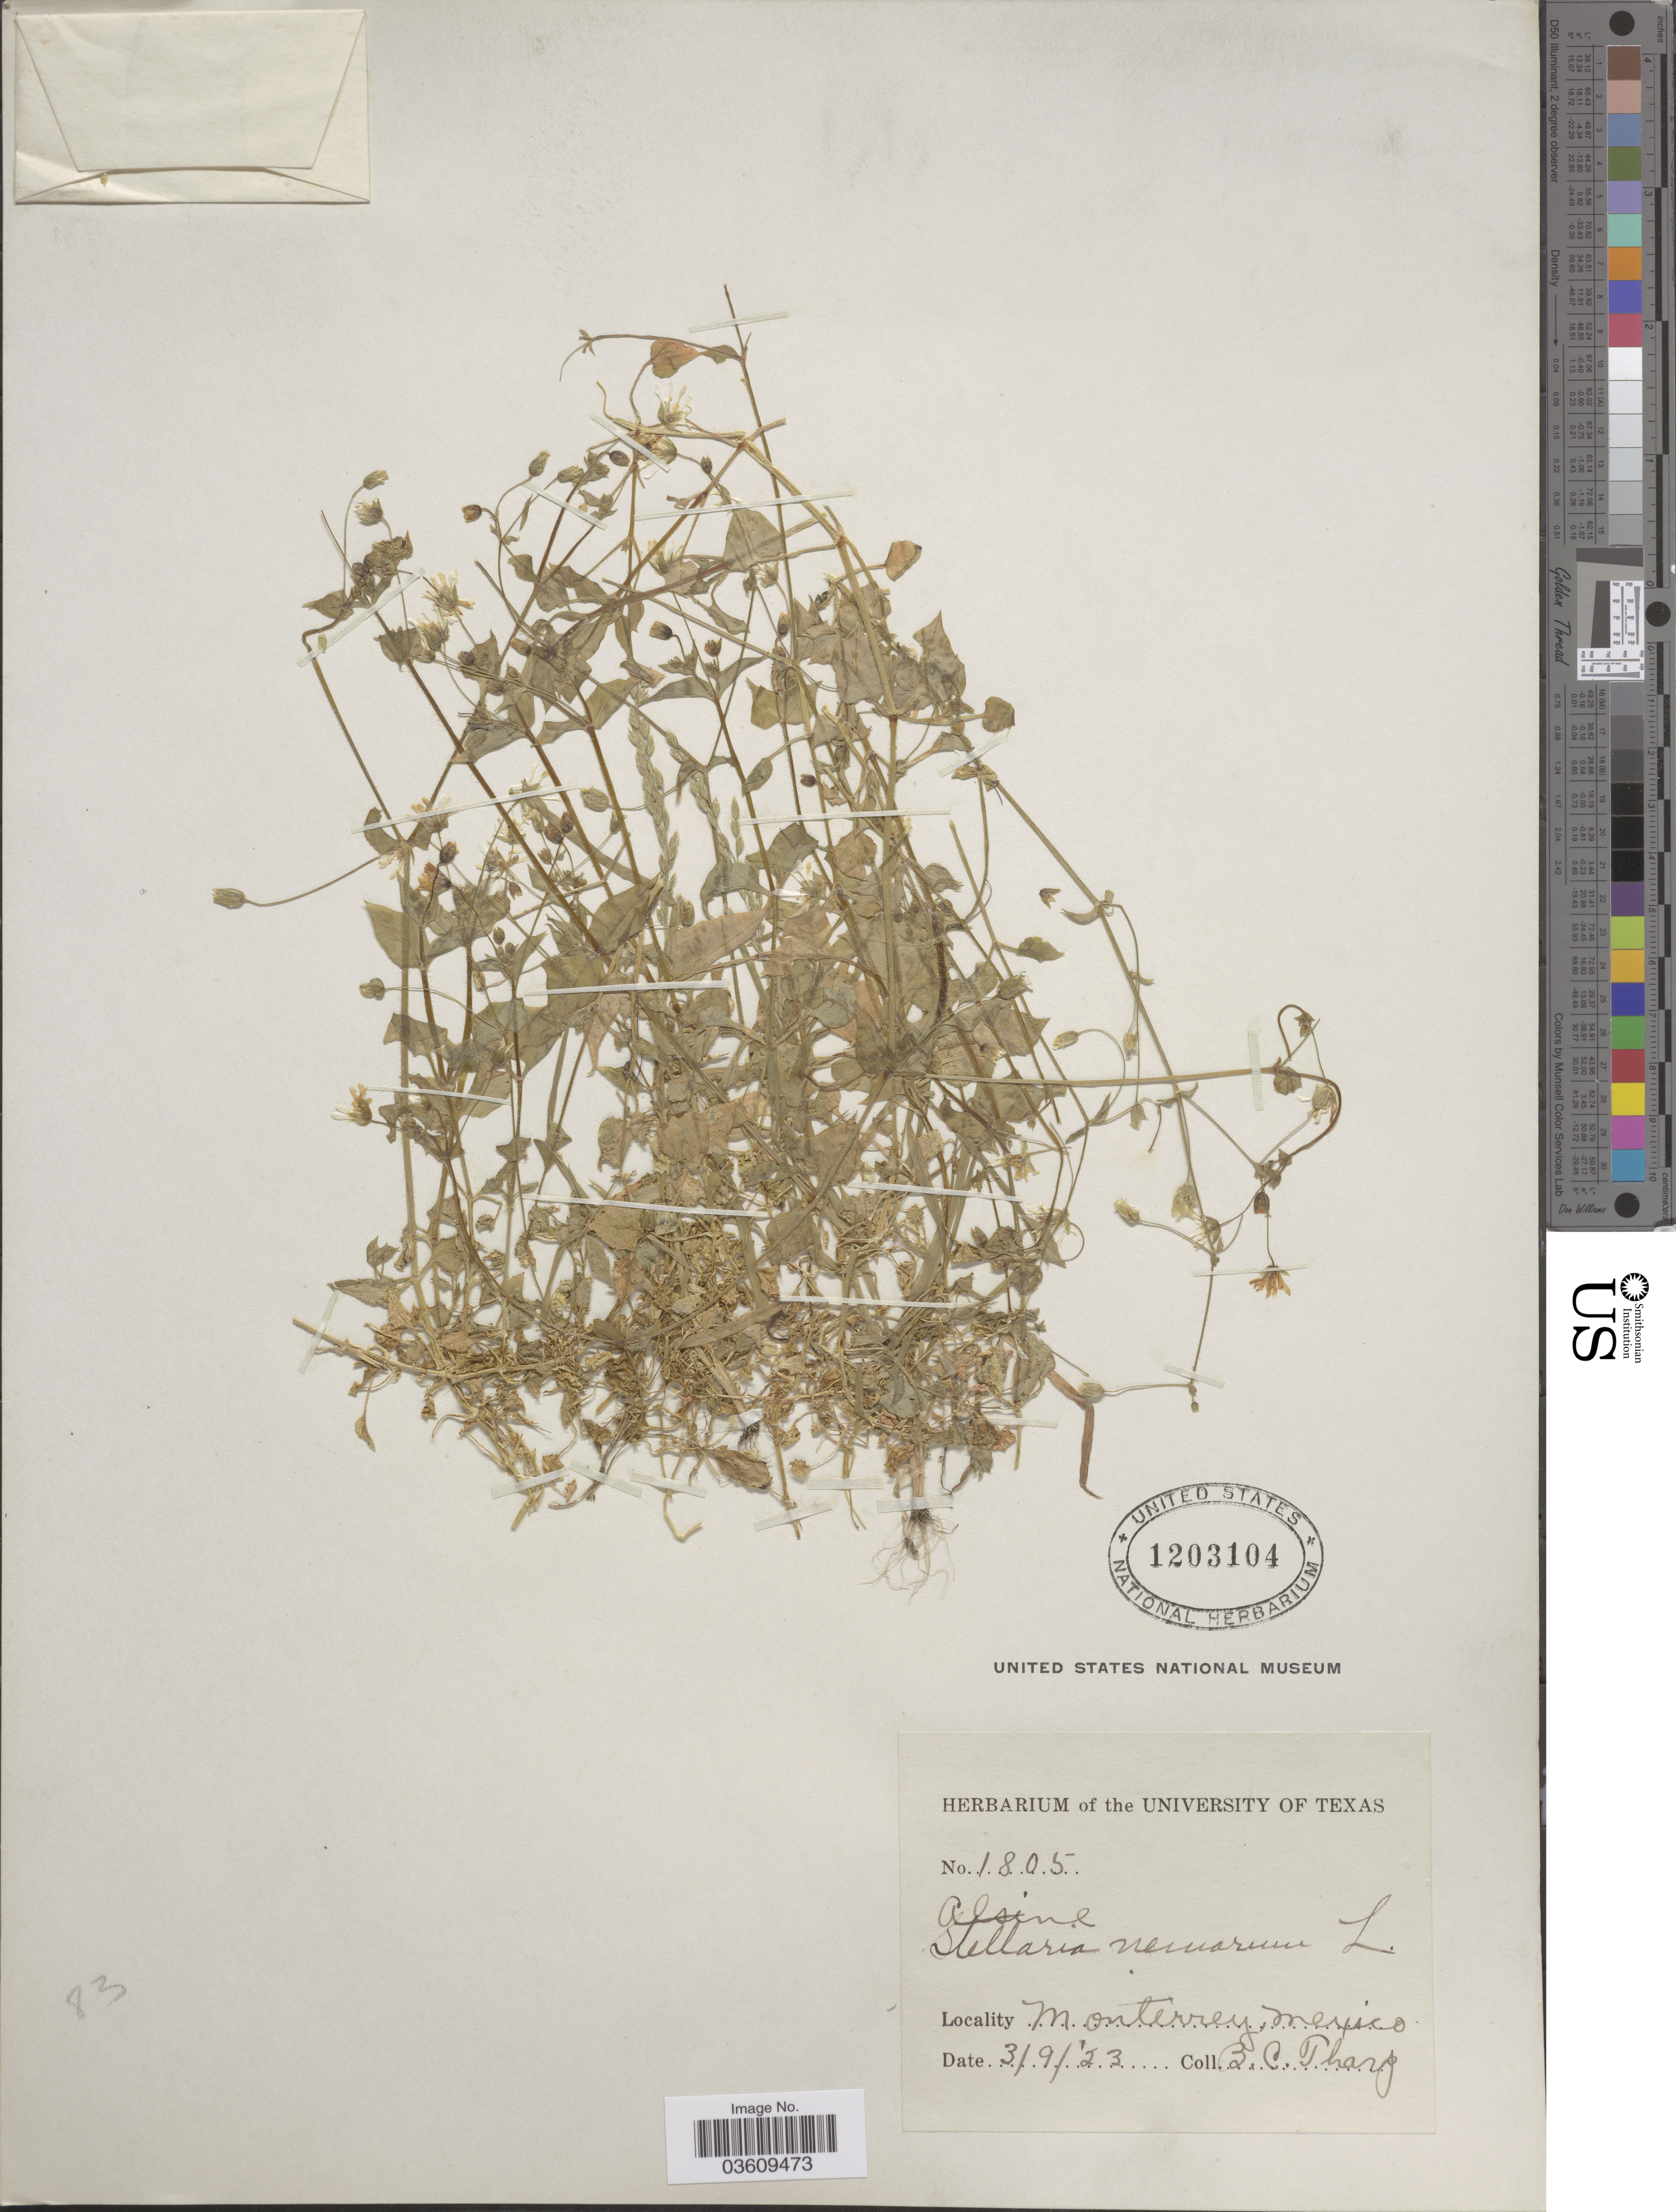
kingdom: Plantae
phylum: Tracheophyta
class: Magnoliopsida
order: Caryophyllales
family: Caryophyllaceae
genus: Stellaria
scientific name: Stellaria prostrata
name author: Baldwin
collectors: B. C. Tharp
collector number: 1805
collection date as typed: Transcribed d/m/y: 3/9/23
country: Mexico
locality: Monterrey.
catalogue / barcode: US 1203104